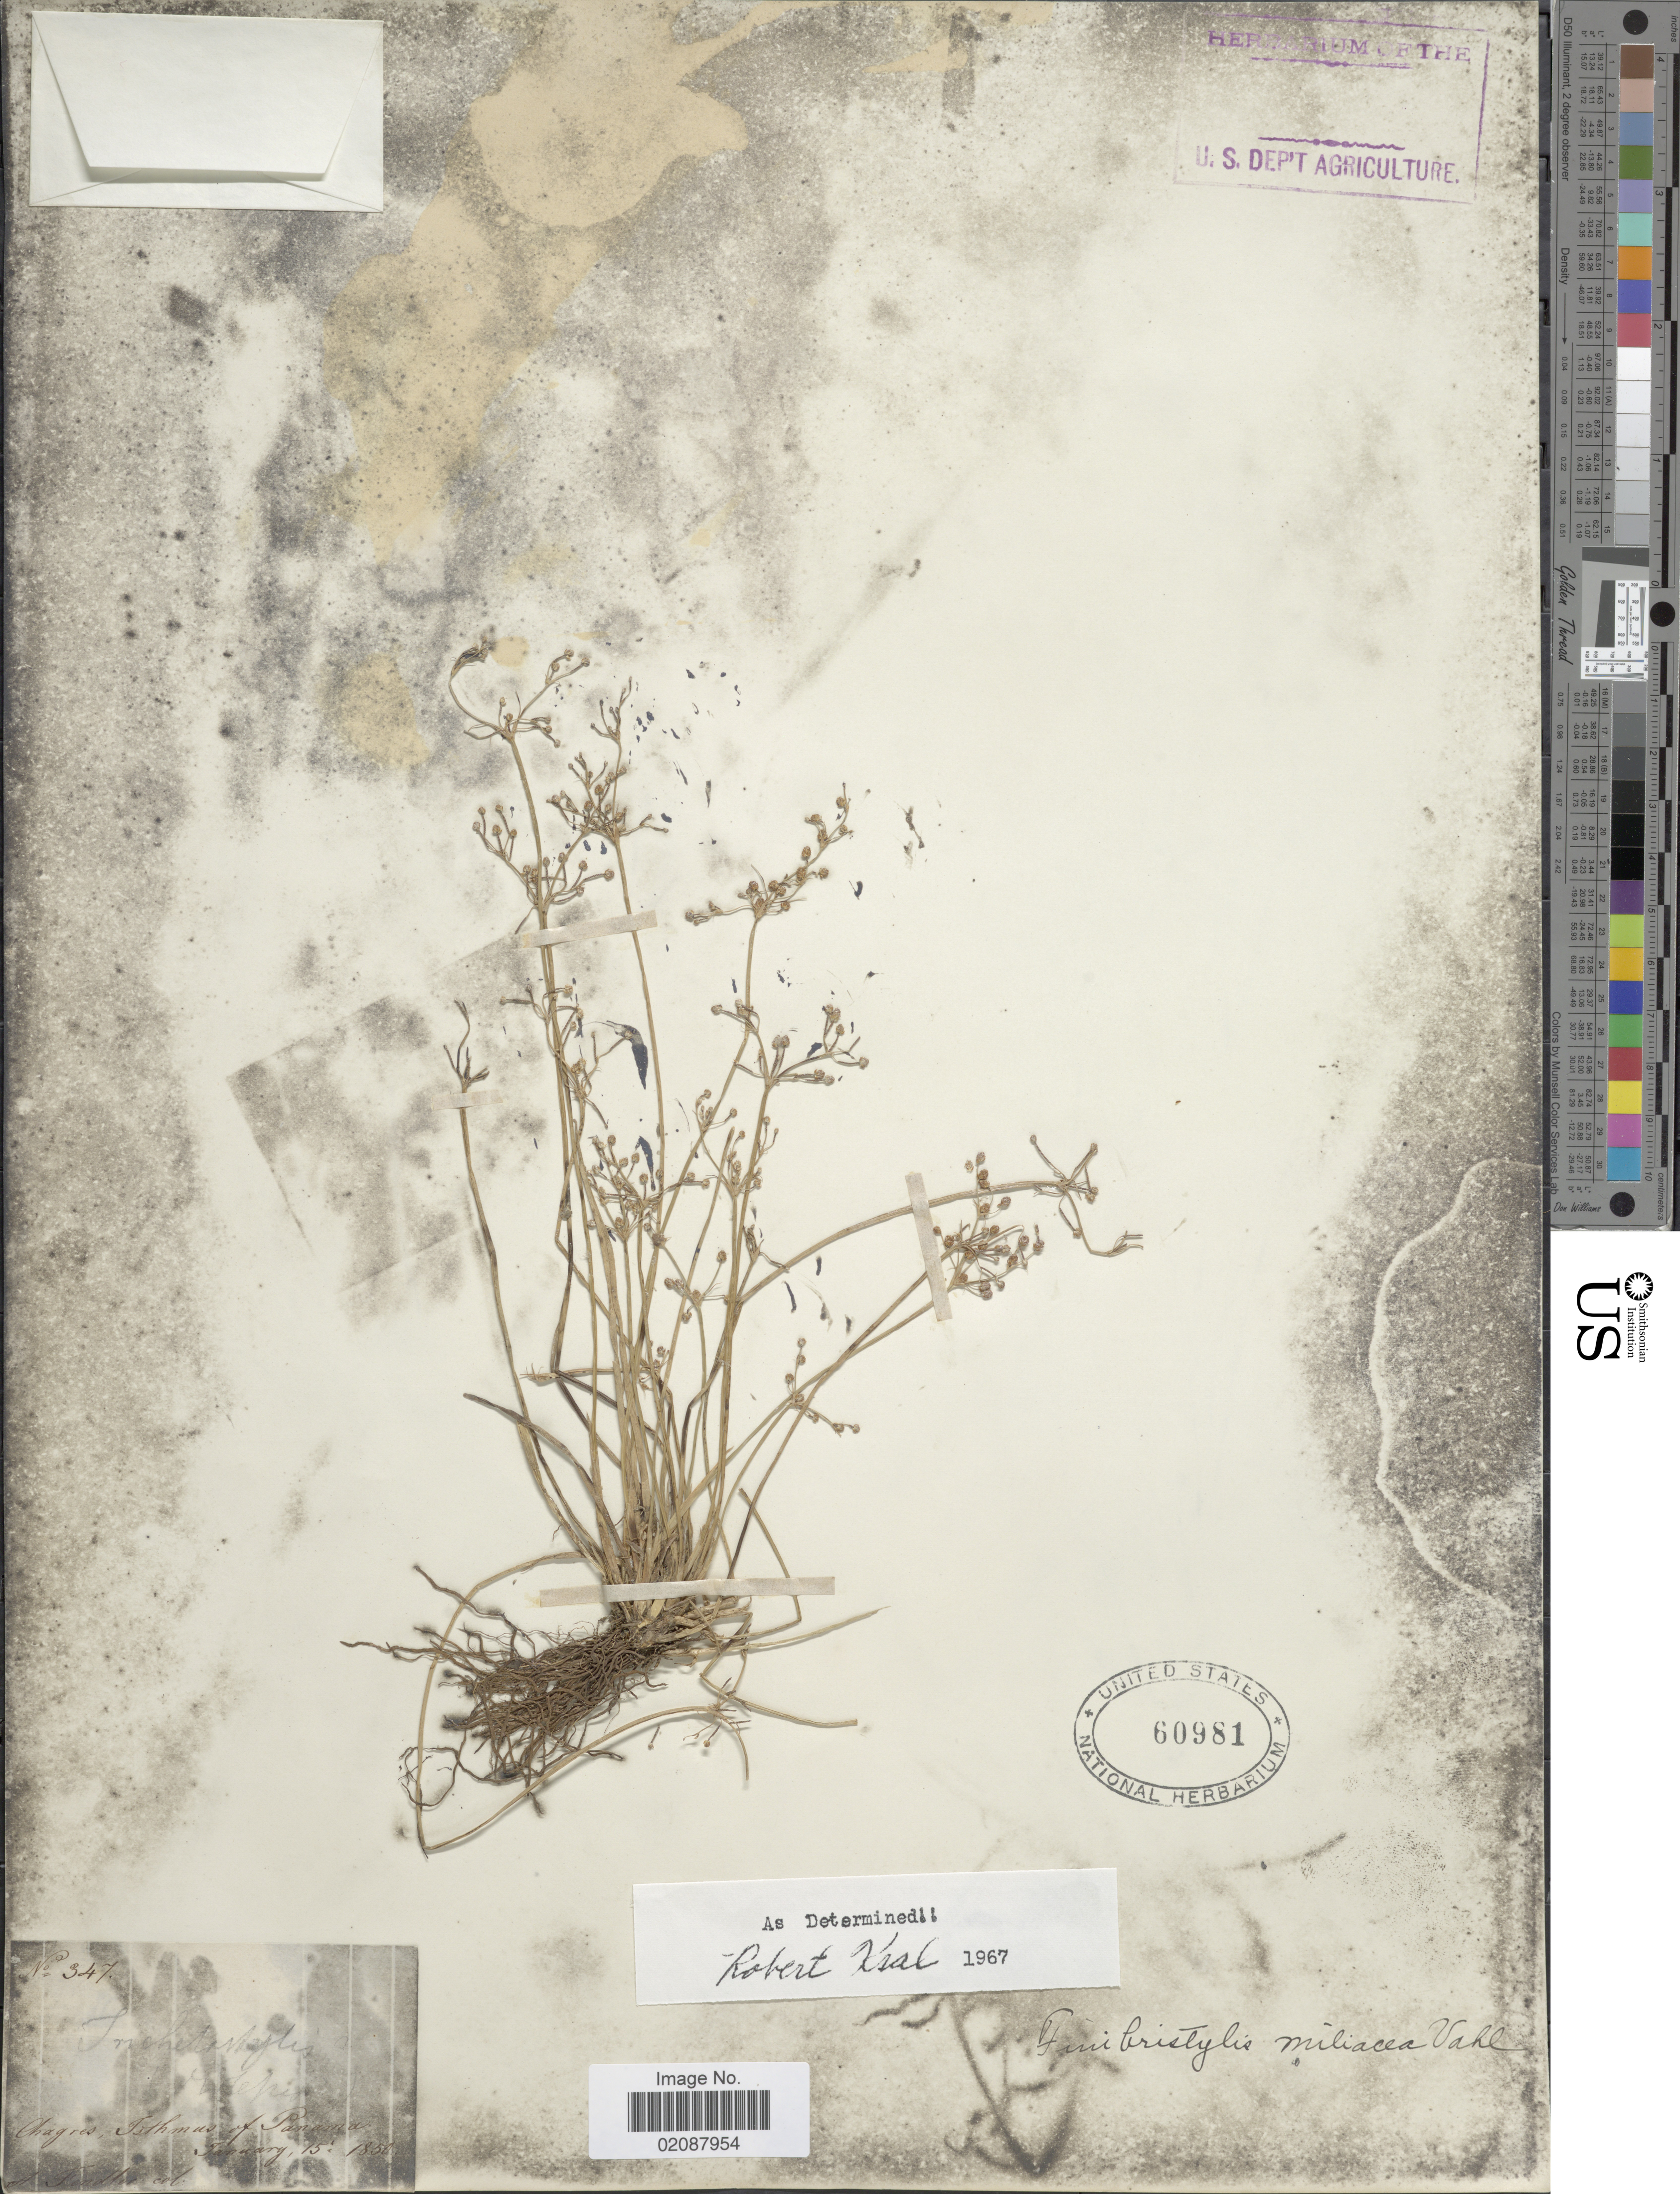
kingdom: Plantae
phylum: Tracheophyta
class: Liliopsida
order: Poales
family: Cyperaceae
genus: Fimbristylis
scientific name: Fimbristylis littoralis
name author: Gaudich.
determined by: Strong, M. T., (US), Smithsonian Institution - National Museum of Natural History (UNITED STATES)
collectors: A. Fendler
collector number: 347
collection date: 1850-01-15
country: Panama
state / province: Panamá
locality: Chagres, Isthmus of Panama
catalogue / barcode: US 60981